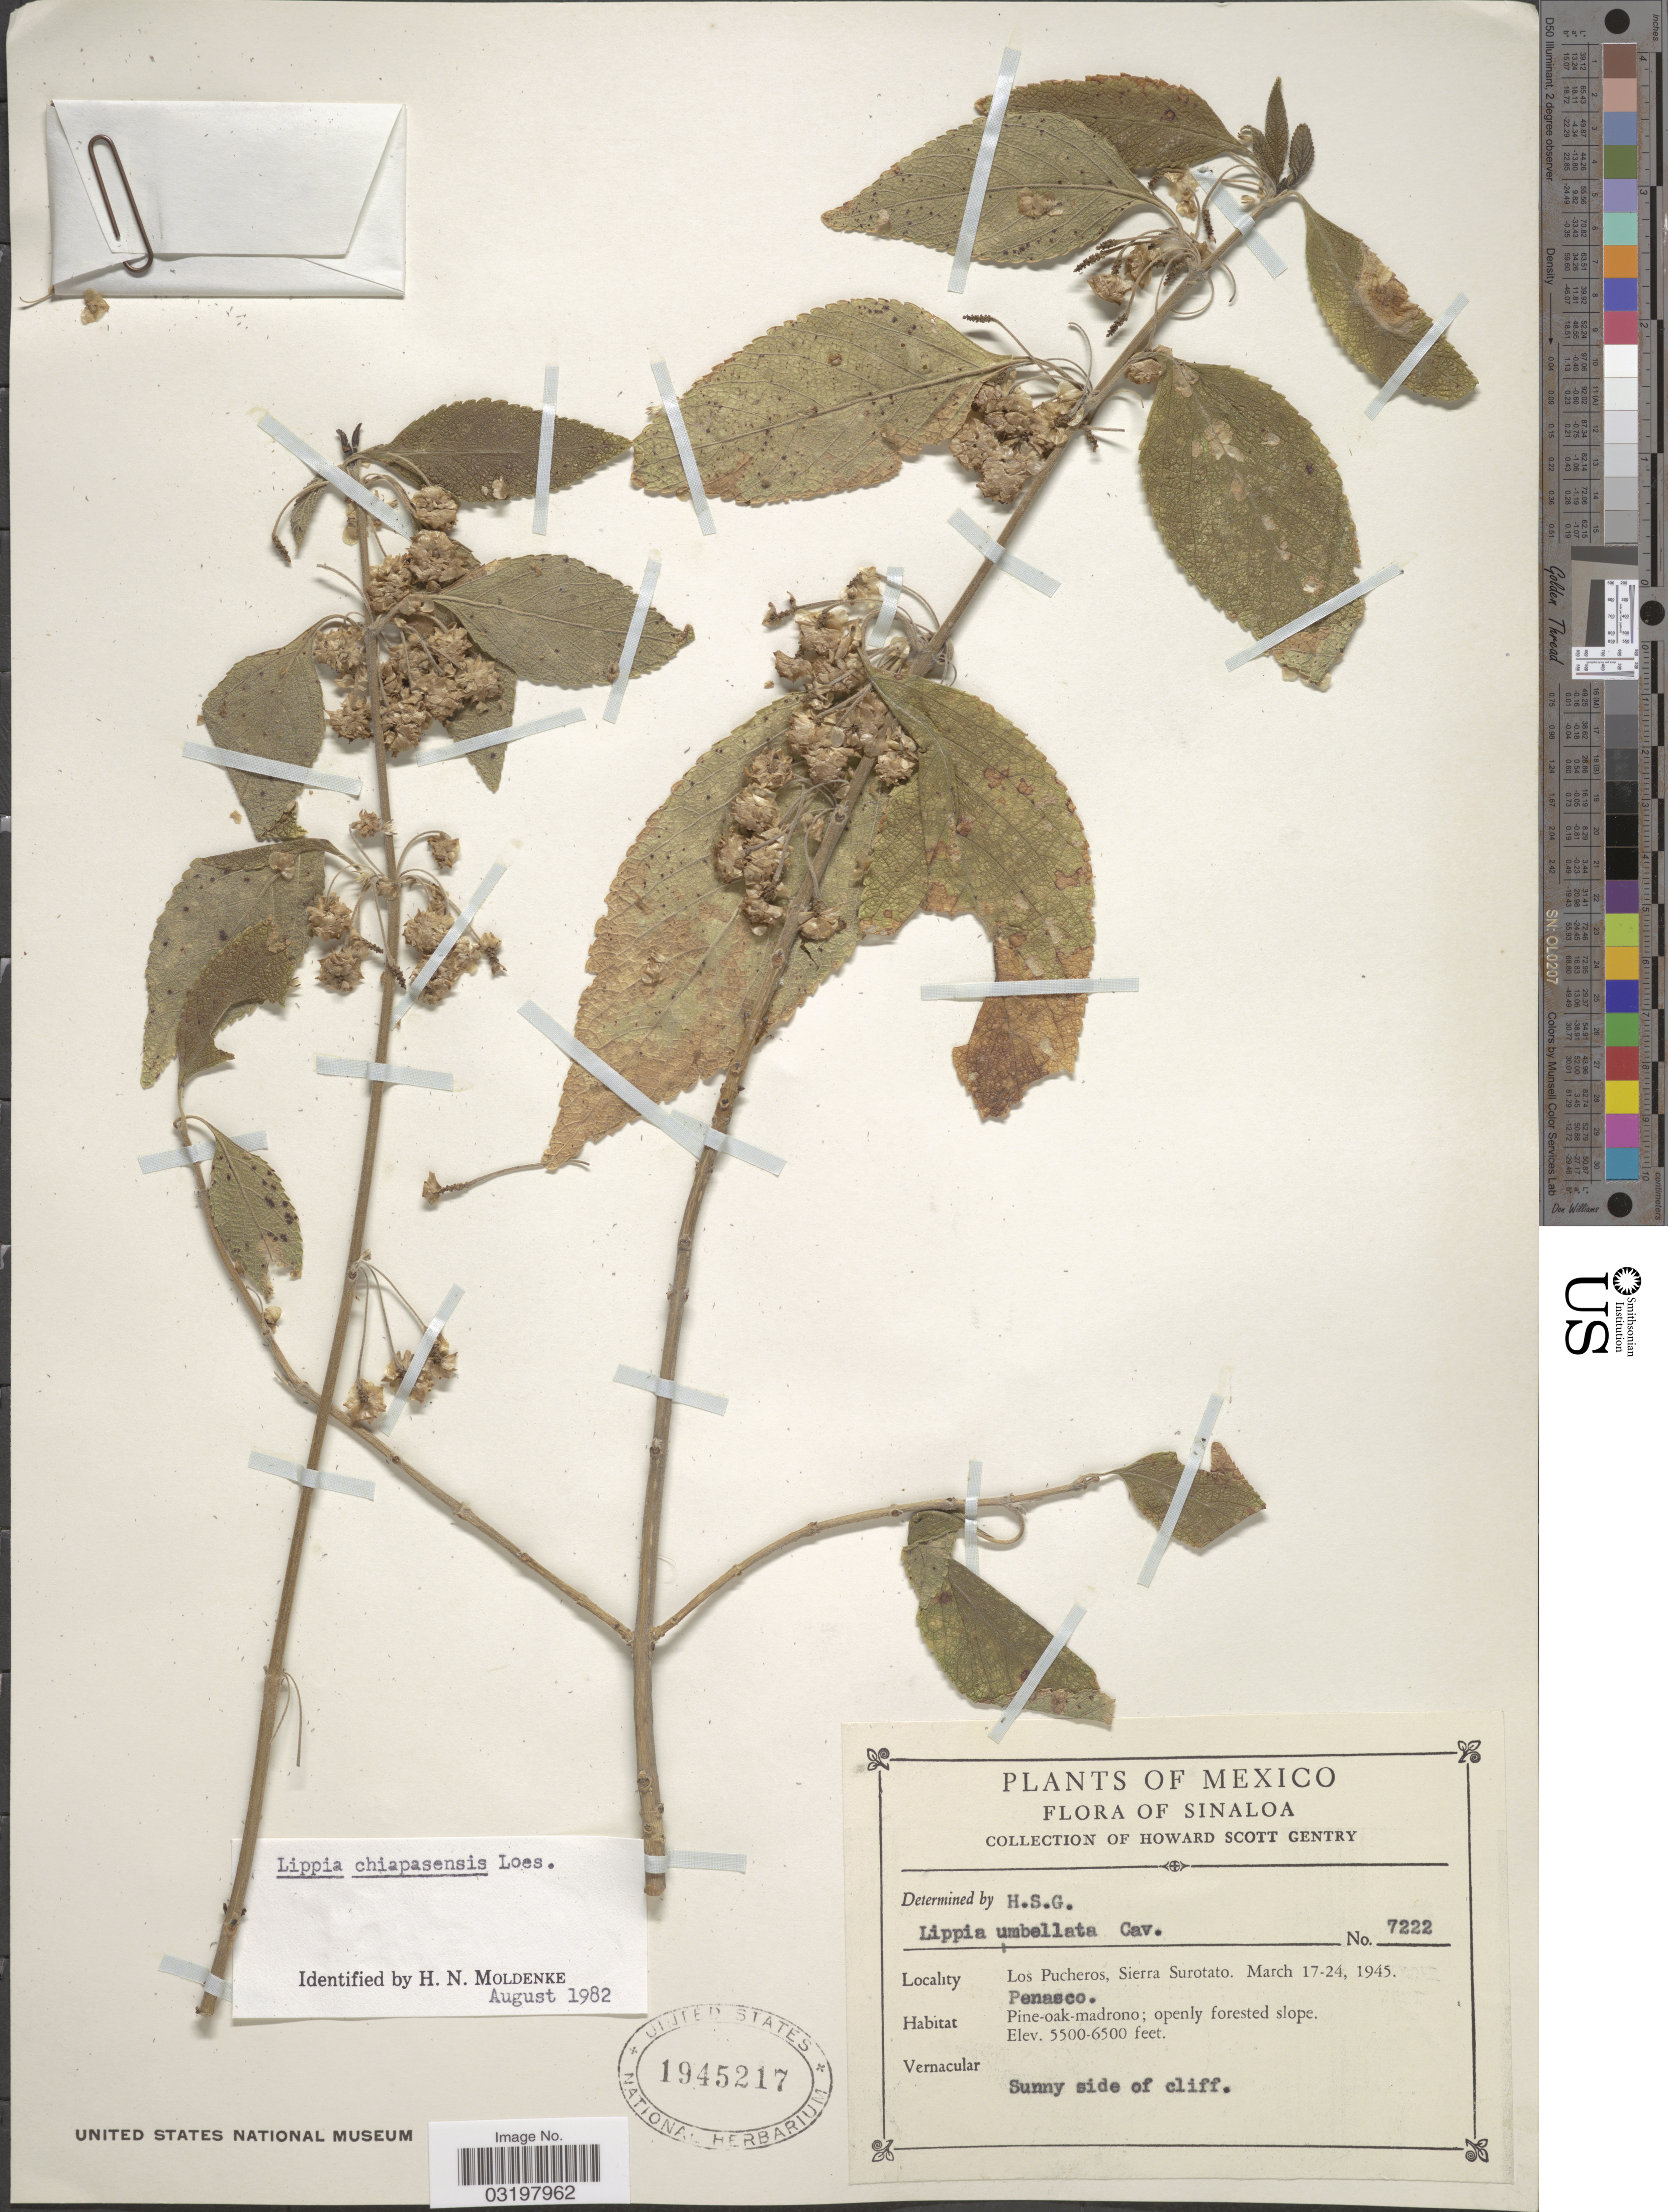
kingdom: Plantae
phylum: Tracheophyta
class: Magnoliopsida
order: Lamiales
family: Verbenaceae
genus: Lippia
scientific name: Lippia chiapasensis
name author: Loes.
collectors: H. S. Gentry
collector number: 7222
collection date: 1945-03-17/1945-03-24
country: Mexico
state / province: Sinaloa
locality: Los Pucheros, Sierra Surotato. Penasco.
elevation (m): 1676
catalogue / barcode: US 1945217